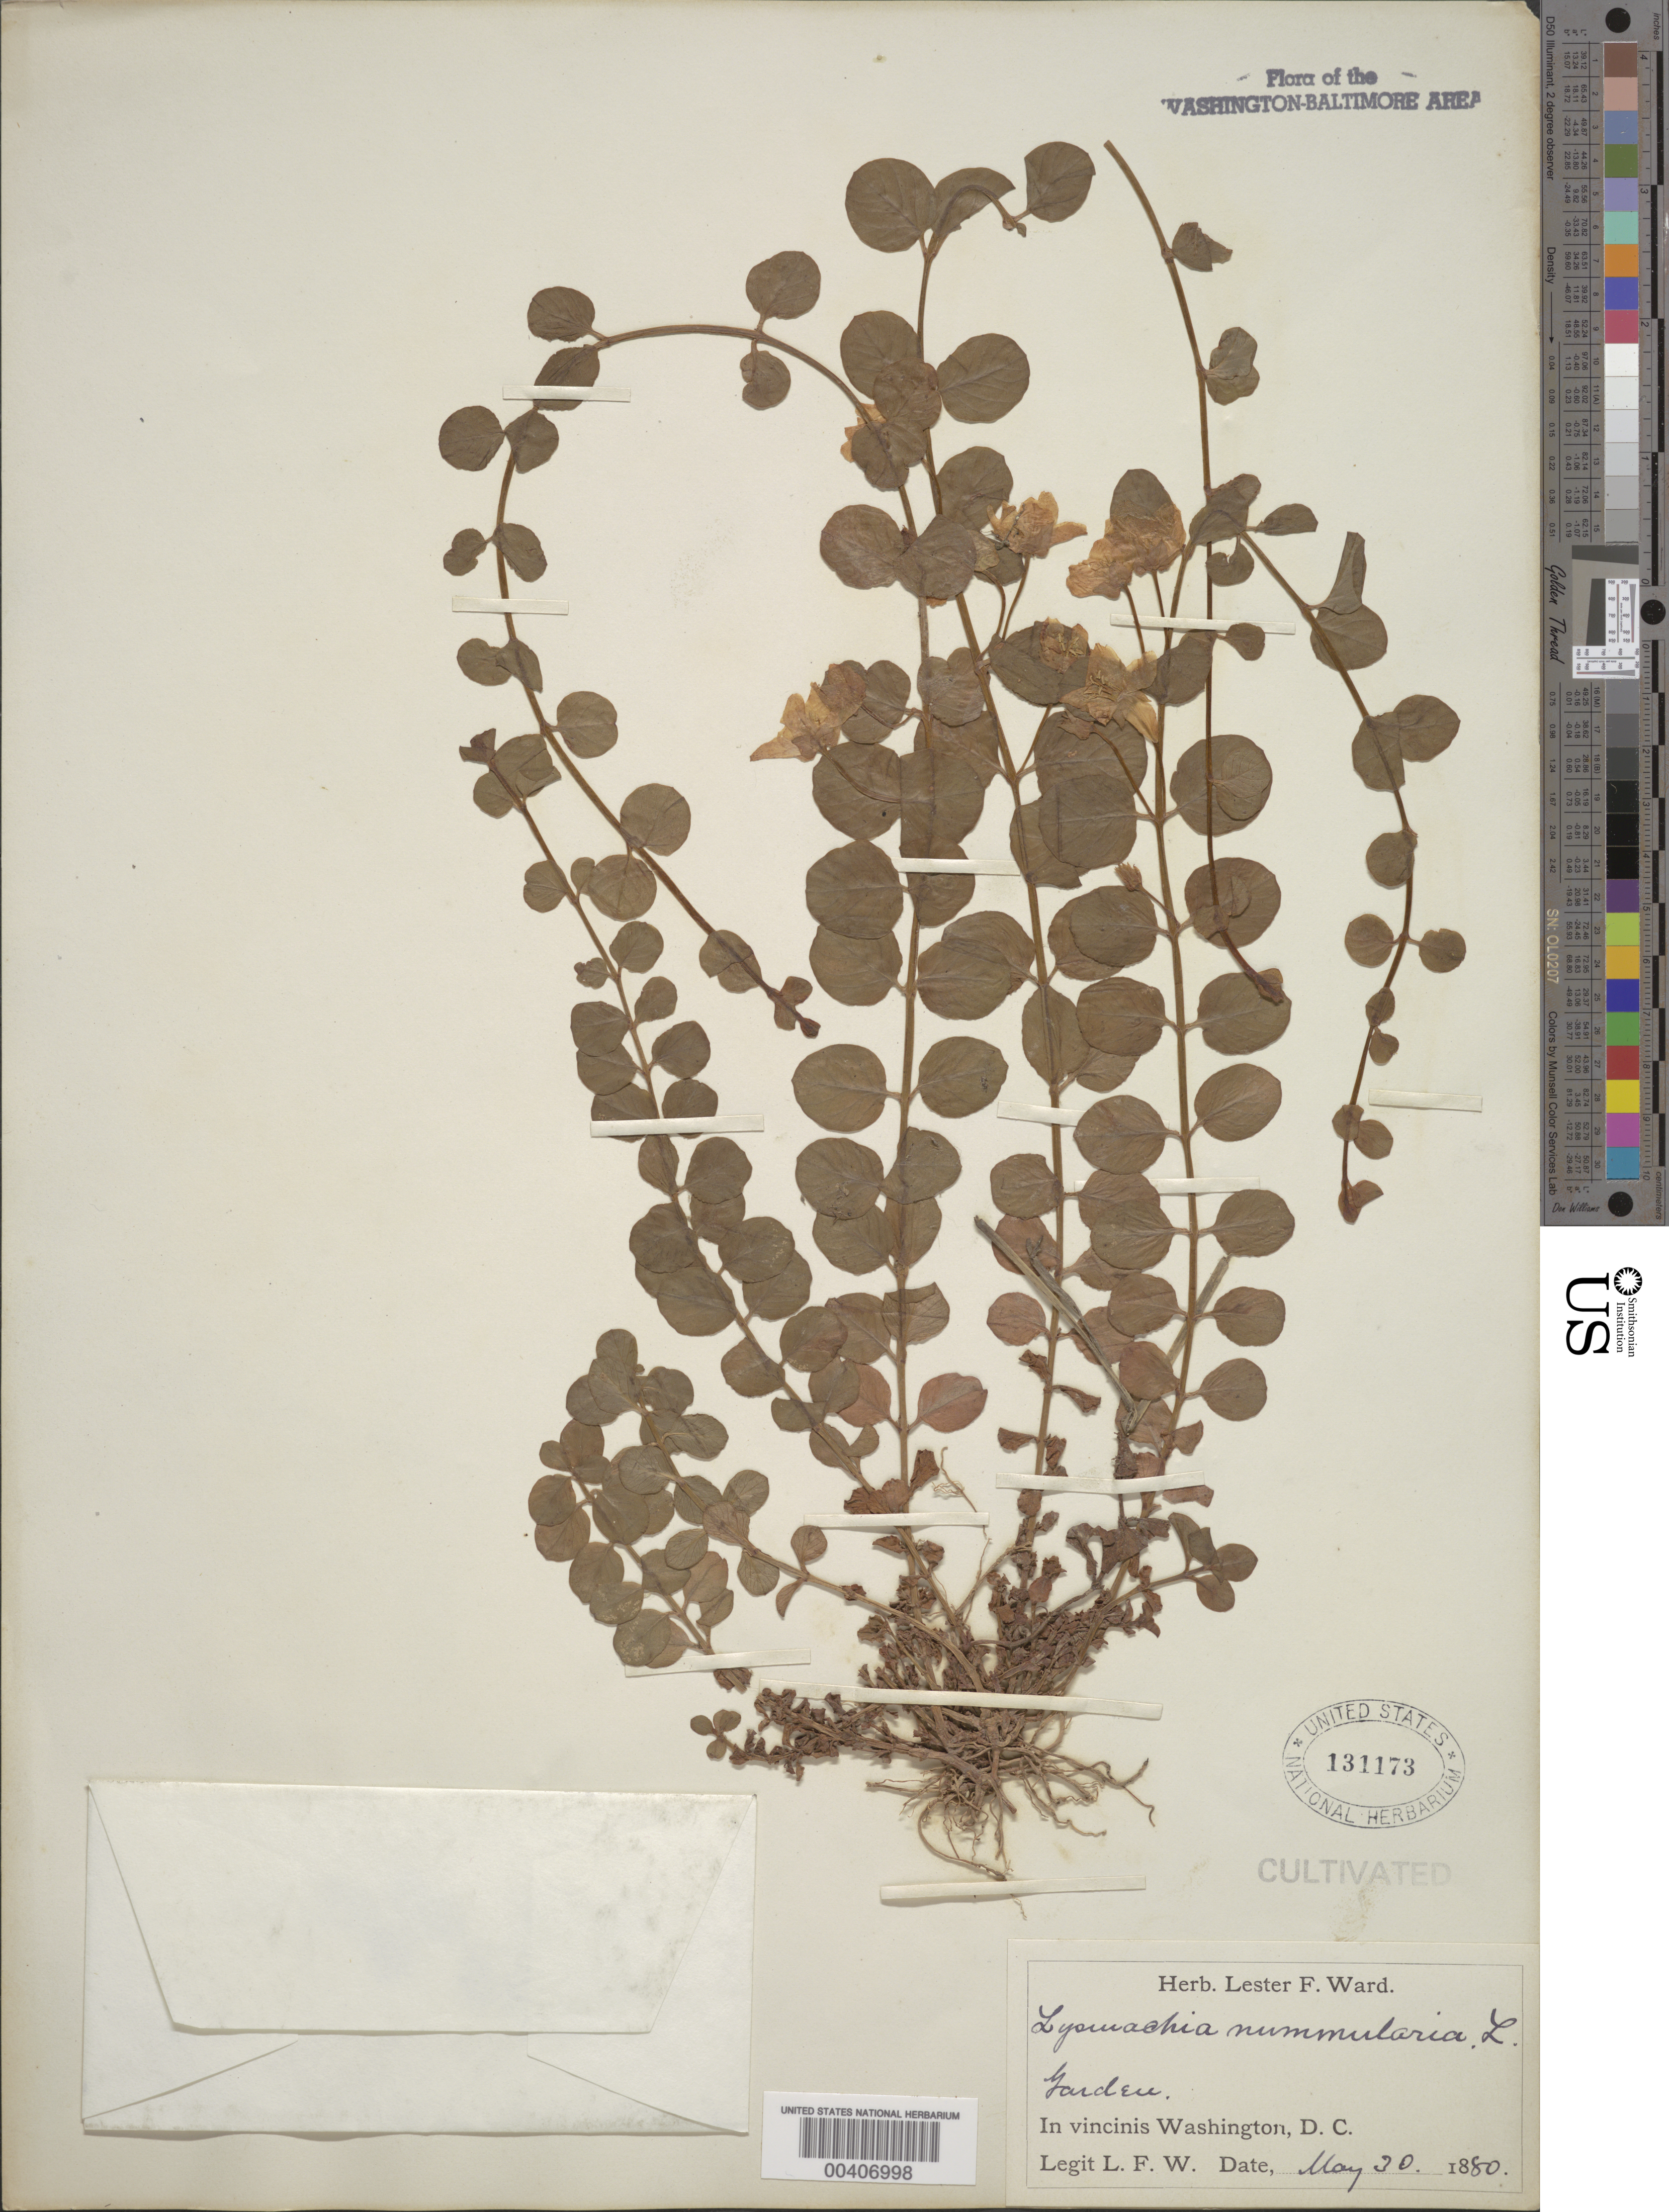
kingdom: Plantae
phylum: Tracheophyta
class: Magnoliopsida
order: Ericales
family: Primulaceae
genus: Lysimachia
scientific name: Lysimachia nummularia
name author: L.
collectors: L. F. Ward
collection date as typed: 30 May 1880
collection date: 1880-05-30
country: United States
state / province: Maryland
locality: Garden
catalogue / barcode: US 131173